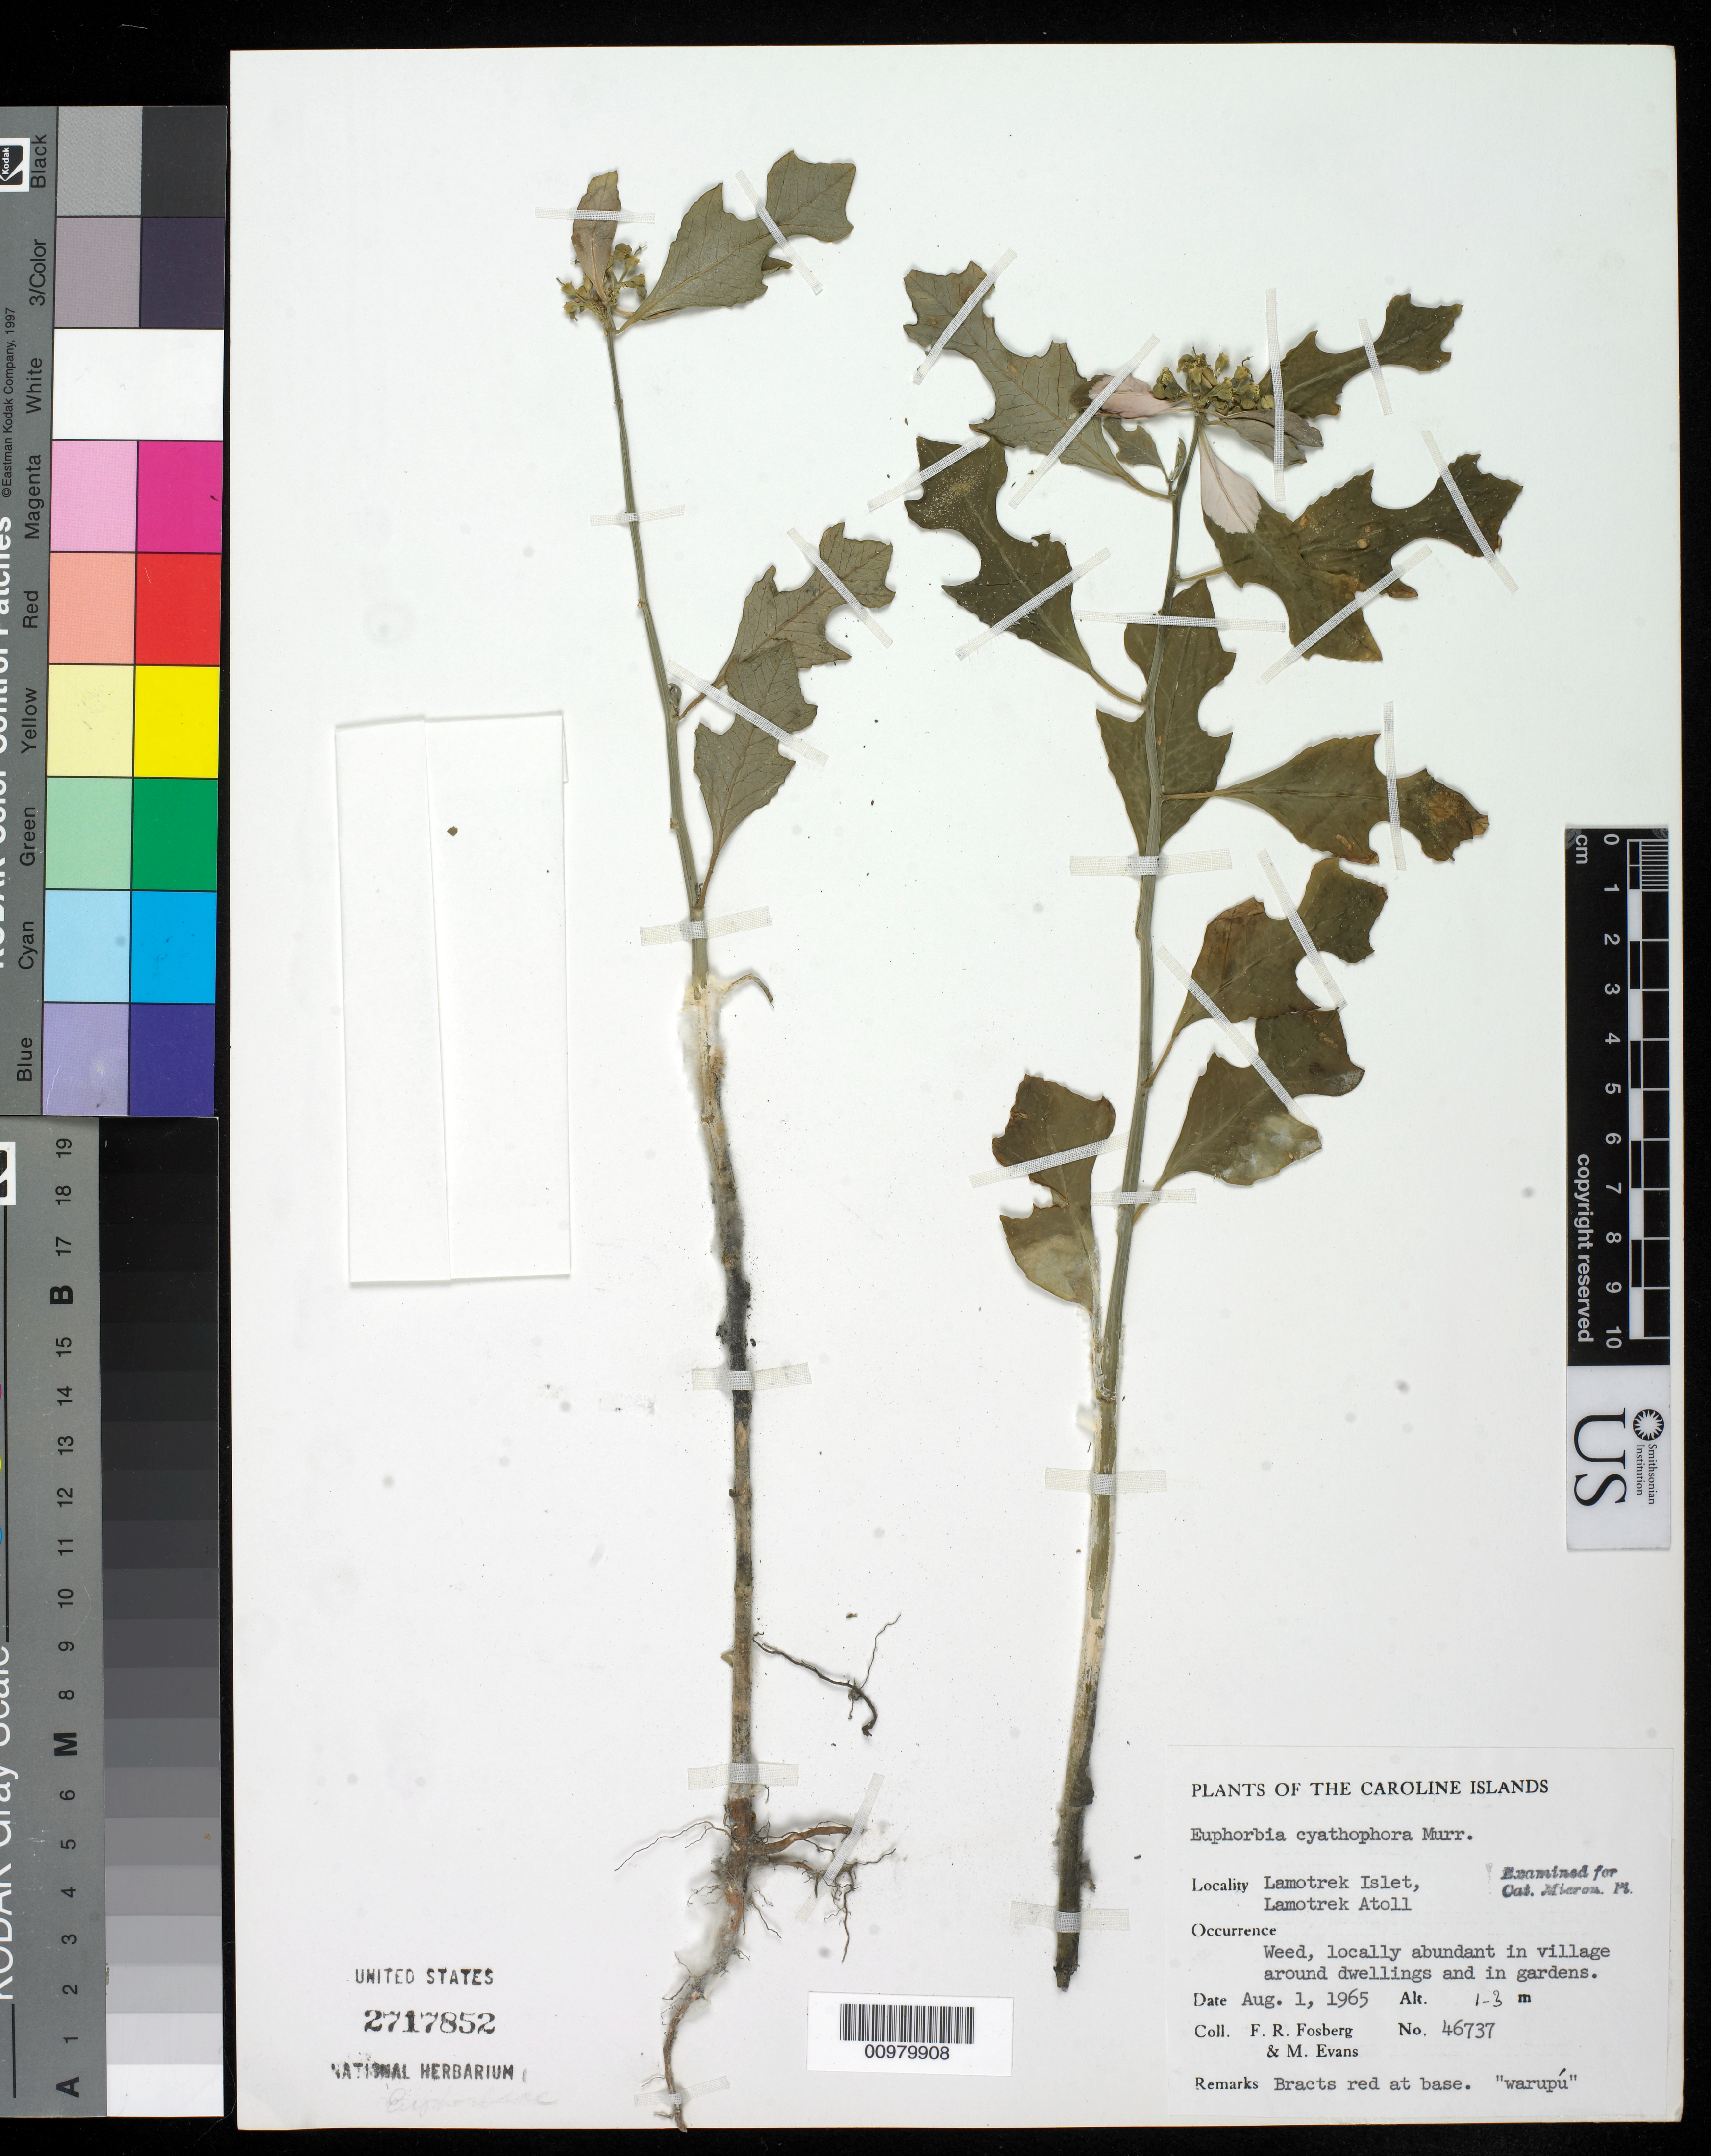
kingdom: Plantae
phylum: Tracheophyta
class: Magnoliopsida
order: Malpighiales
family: Euphorbiaceae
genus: Euphorbia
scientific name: Euphorbia heterophylla var. cyathophora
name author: (Murr.) Griseb.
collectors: F. R. Fosberg & M. S. Evans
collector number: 46737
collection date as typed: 01 Aug 1965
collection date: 1965-08-01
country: Micronesia, Federated States of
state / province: Yap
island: Lamotrek Atoll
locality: The Caroline Is., Lamotrek Islet, Lamotrek Atoll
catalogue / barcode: US 2717852